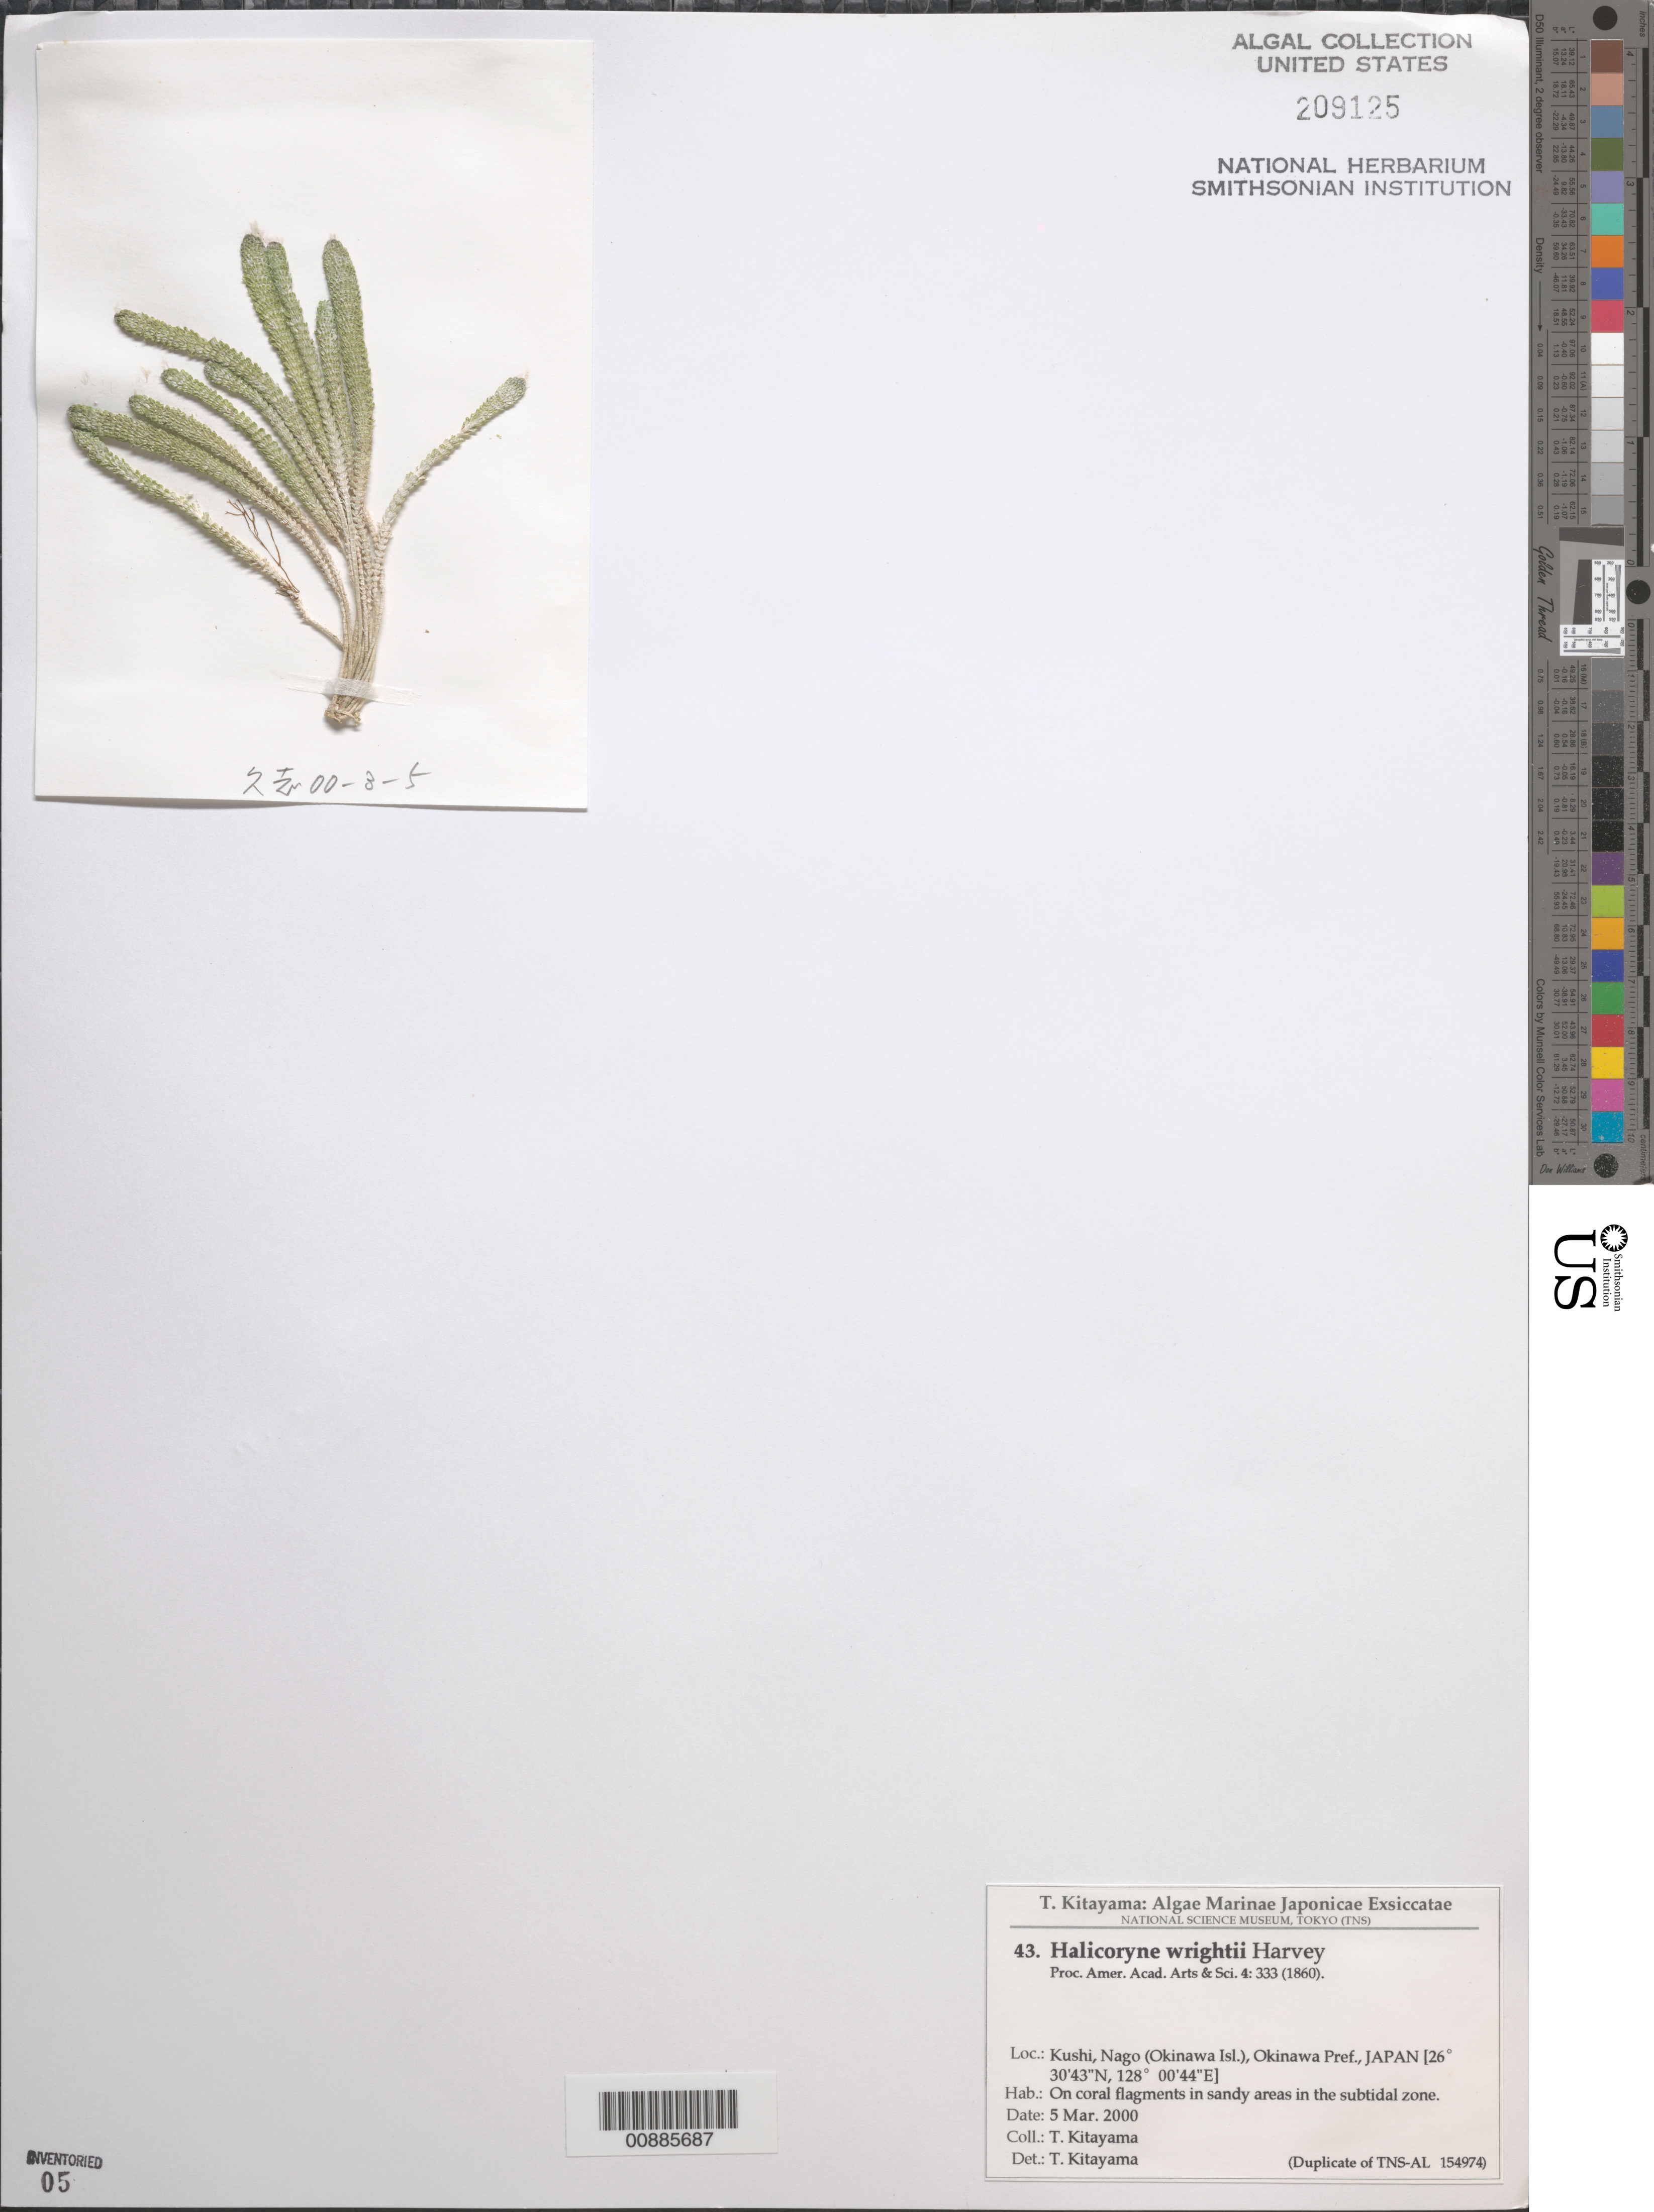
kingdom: Plantae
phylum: Chlorophyta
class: Ulvophyceae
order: Dasycladales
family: Dasycladaceae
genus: Halicoryne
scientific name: Halicoryne wrightii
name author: Harv.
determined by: Kitayama, T.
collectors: T. Kitayama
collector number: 43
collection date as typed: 05 Mar 2000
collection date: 2000-03-05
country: Japan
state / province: Okinawa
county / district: Ryukyu Shoto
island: Okinawa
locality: Kushi, Nago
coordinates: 26 30' 43" N, 128 00' 44" E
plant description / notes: Kitayama, T., Algae Marinae Japonicae Exsiccatae, Fasc. II (Nos. 26-50)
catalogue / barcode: US 209125